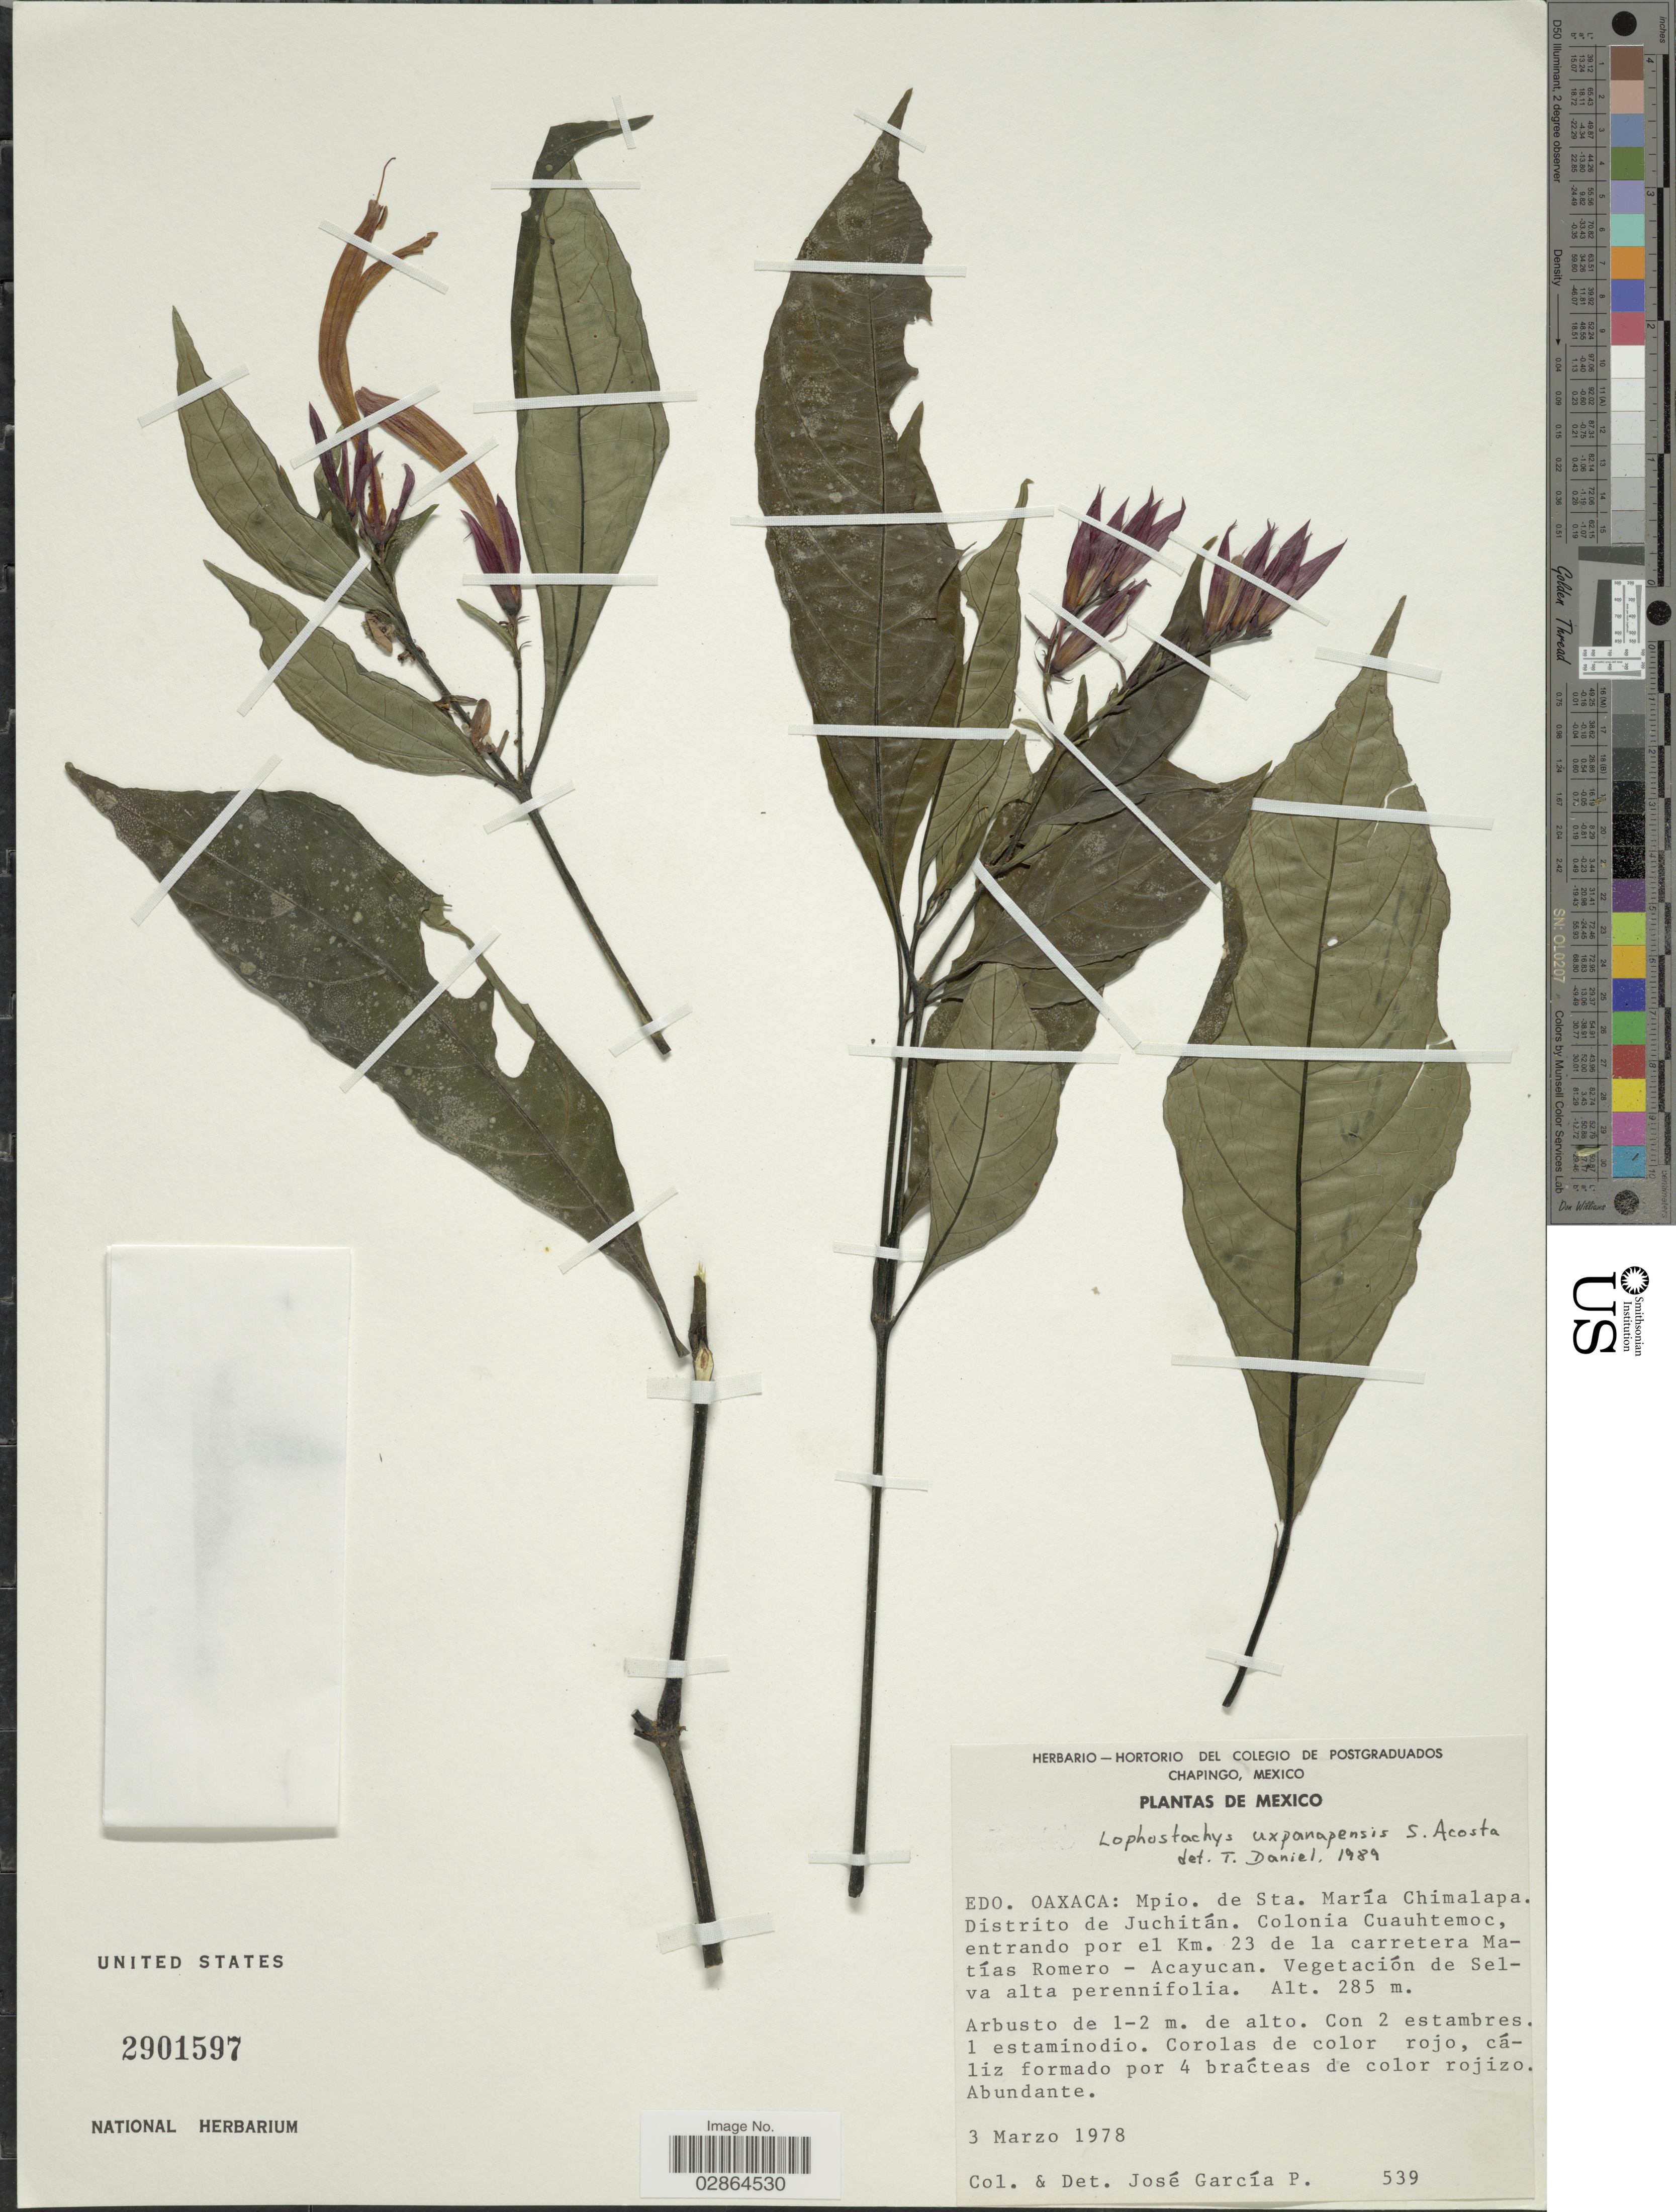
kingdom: Plantae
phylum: Tracheophyta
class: Magnoliopsida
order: Lamiales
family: Acanthaceae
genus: Lophostachys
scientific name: Lophostachys uxpanapensis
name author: Acosta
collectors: J. García-P.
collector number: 539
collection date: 1978-03-03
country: Mexico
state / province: Oaxaca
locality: Mpio. de Sta. María Chimalapa. Distrito de Juchitán. Colonia Cuauhtemoc, entrando por el Km. 23 de la carretera Matías Romero - Acayucan.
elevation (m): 285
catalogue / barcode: US 2901597